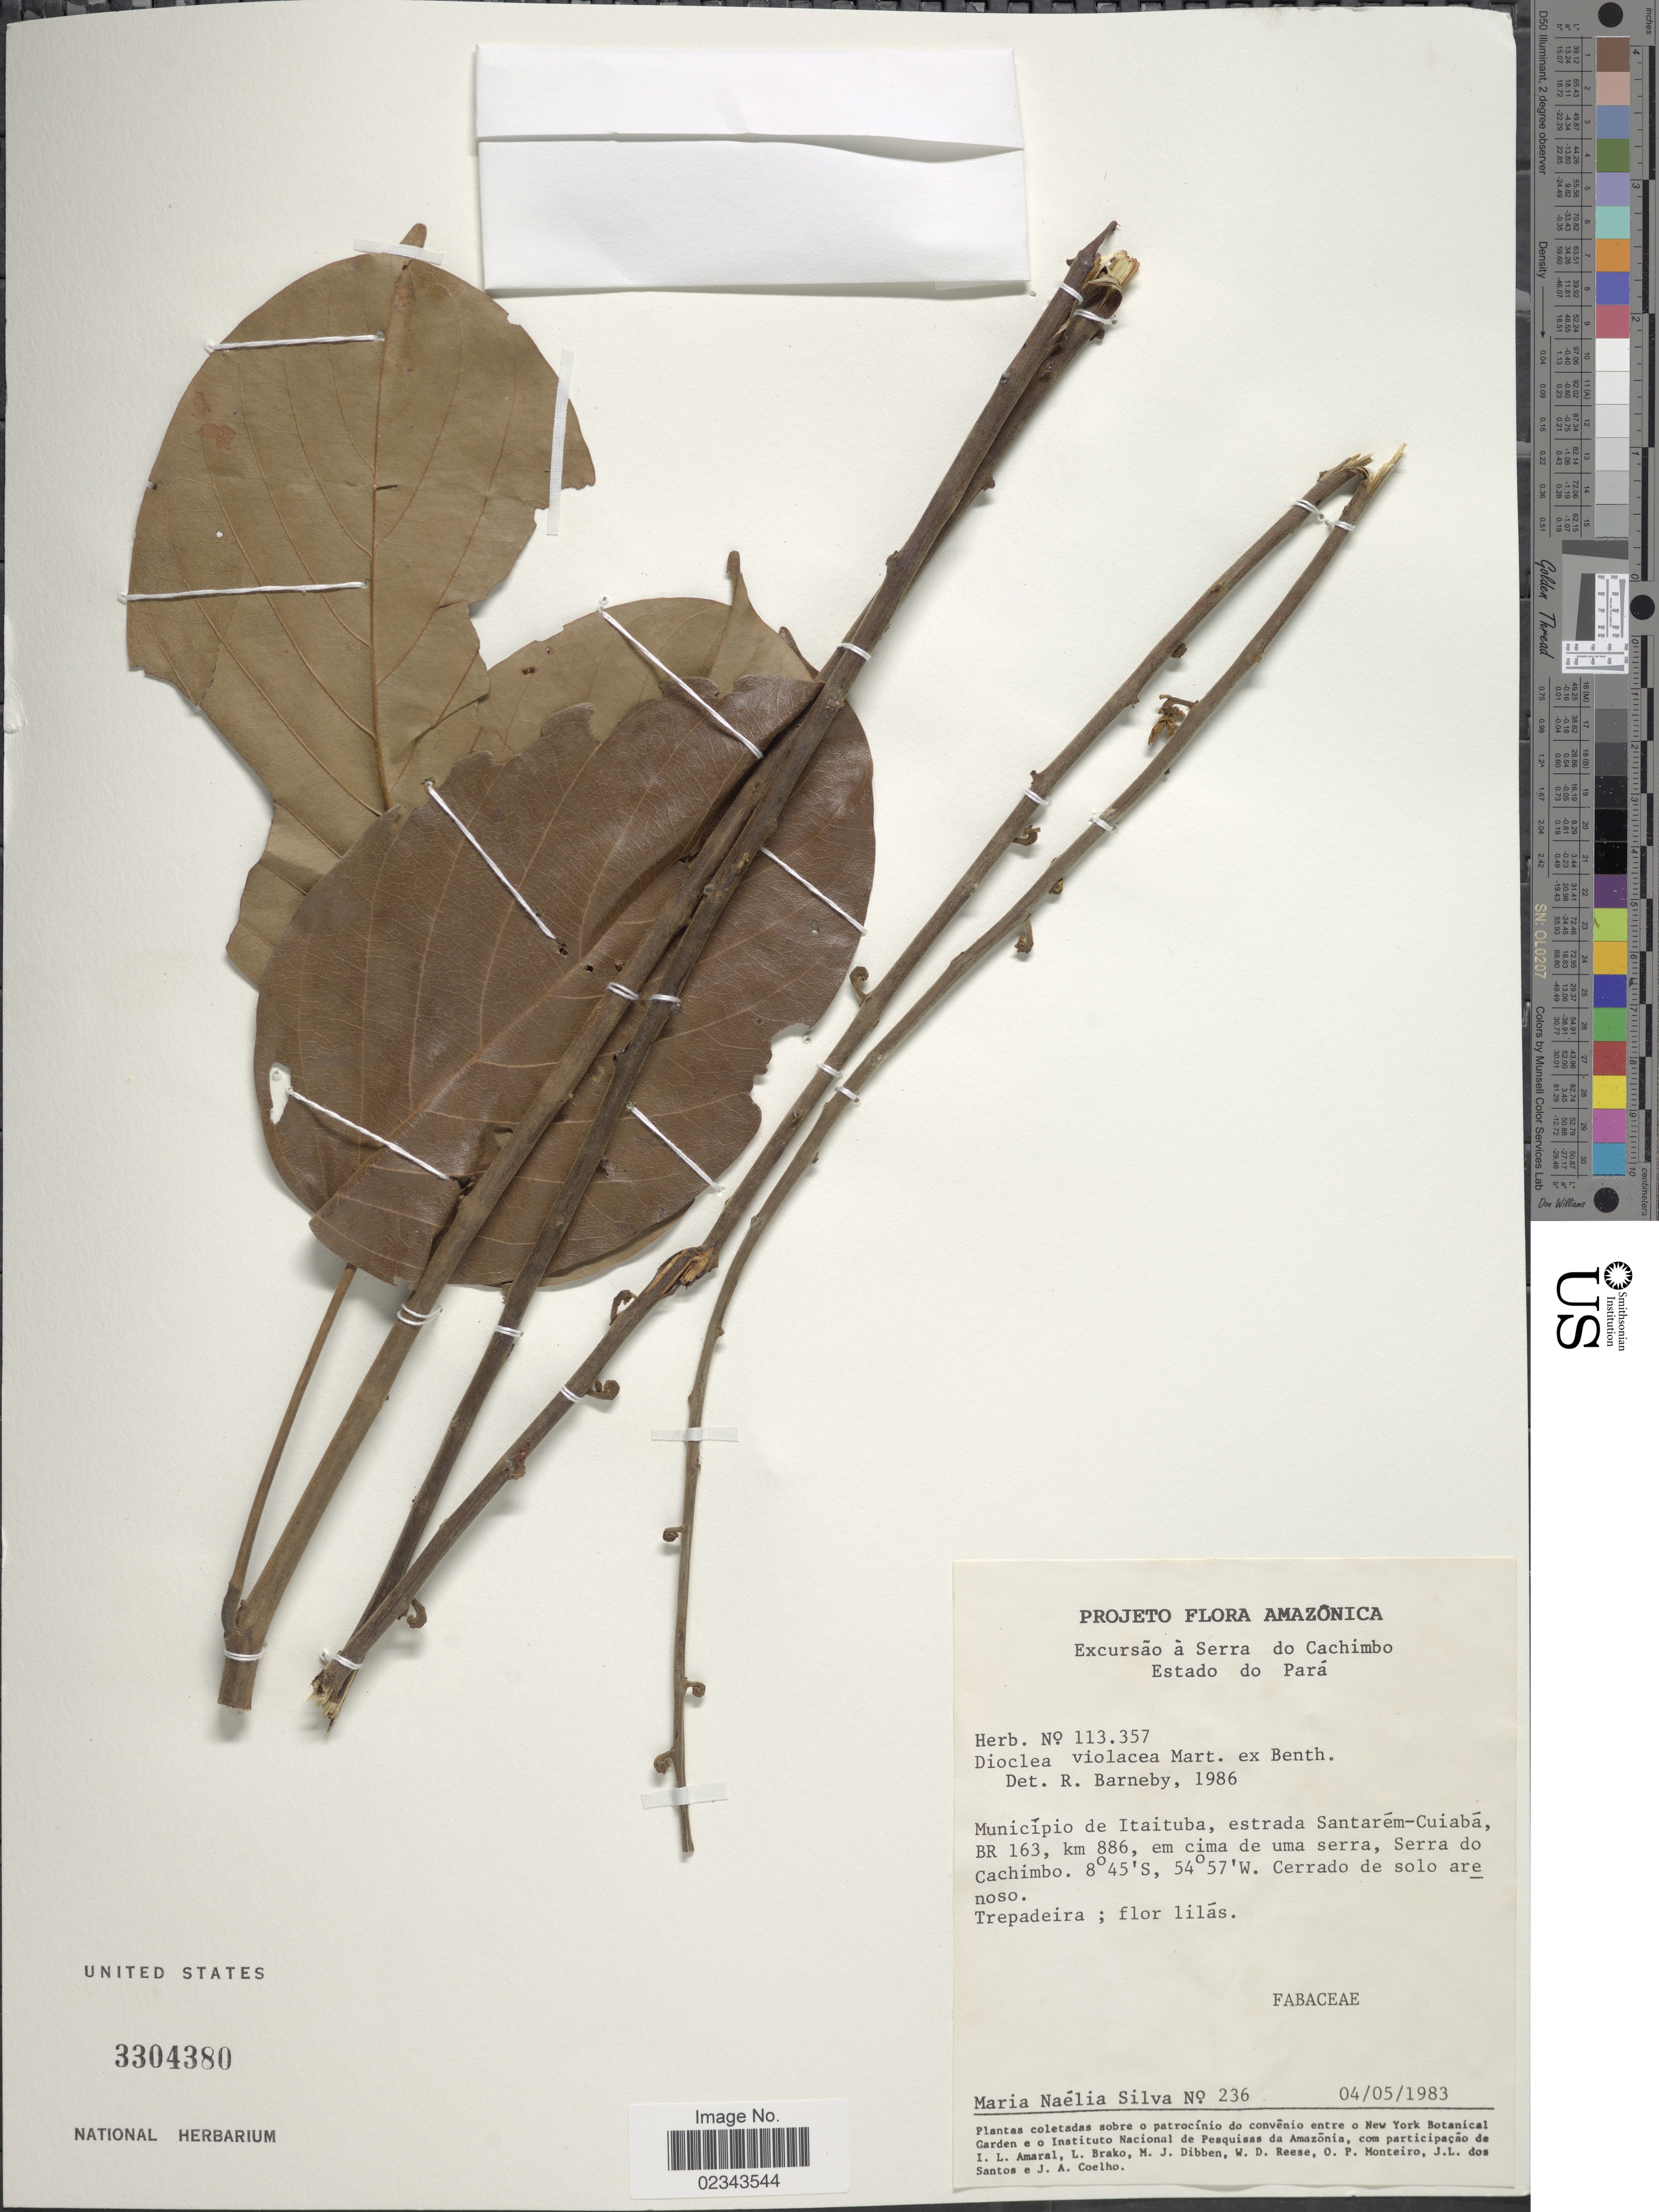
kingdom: Plantae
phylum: Tracheophyta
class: Magnoliopsida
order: Fabales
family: Fabaceae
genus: Macropsychanthus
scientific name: Macropsychanthus violaceus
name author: (Mart. ex Benth.) L.P. Queiroz & Snak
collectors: M. Naélia Silva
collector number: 236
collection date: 1983-05-04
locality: Amazonica, Serra do Cachimbo, Estado do Para, Municipio de Itaituba, estrada Santarem-Cuiaba. BR 163, km 886, em cima de uma serra, Serra do Cachimbo, Cerrado de solo arenoso.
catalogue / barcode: US 3304380